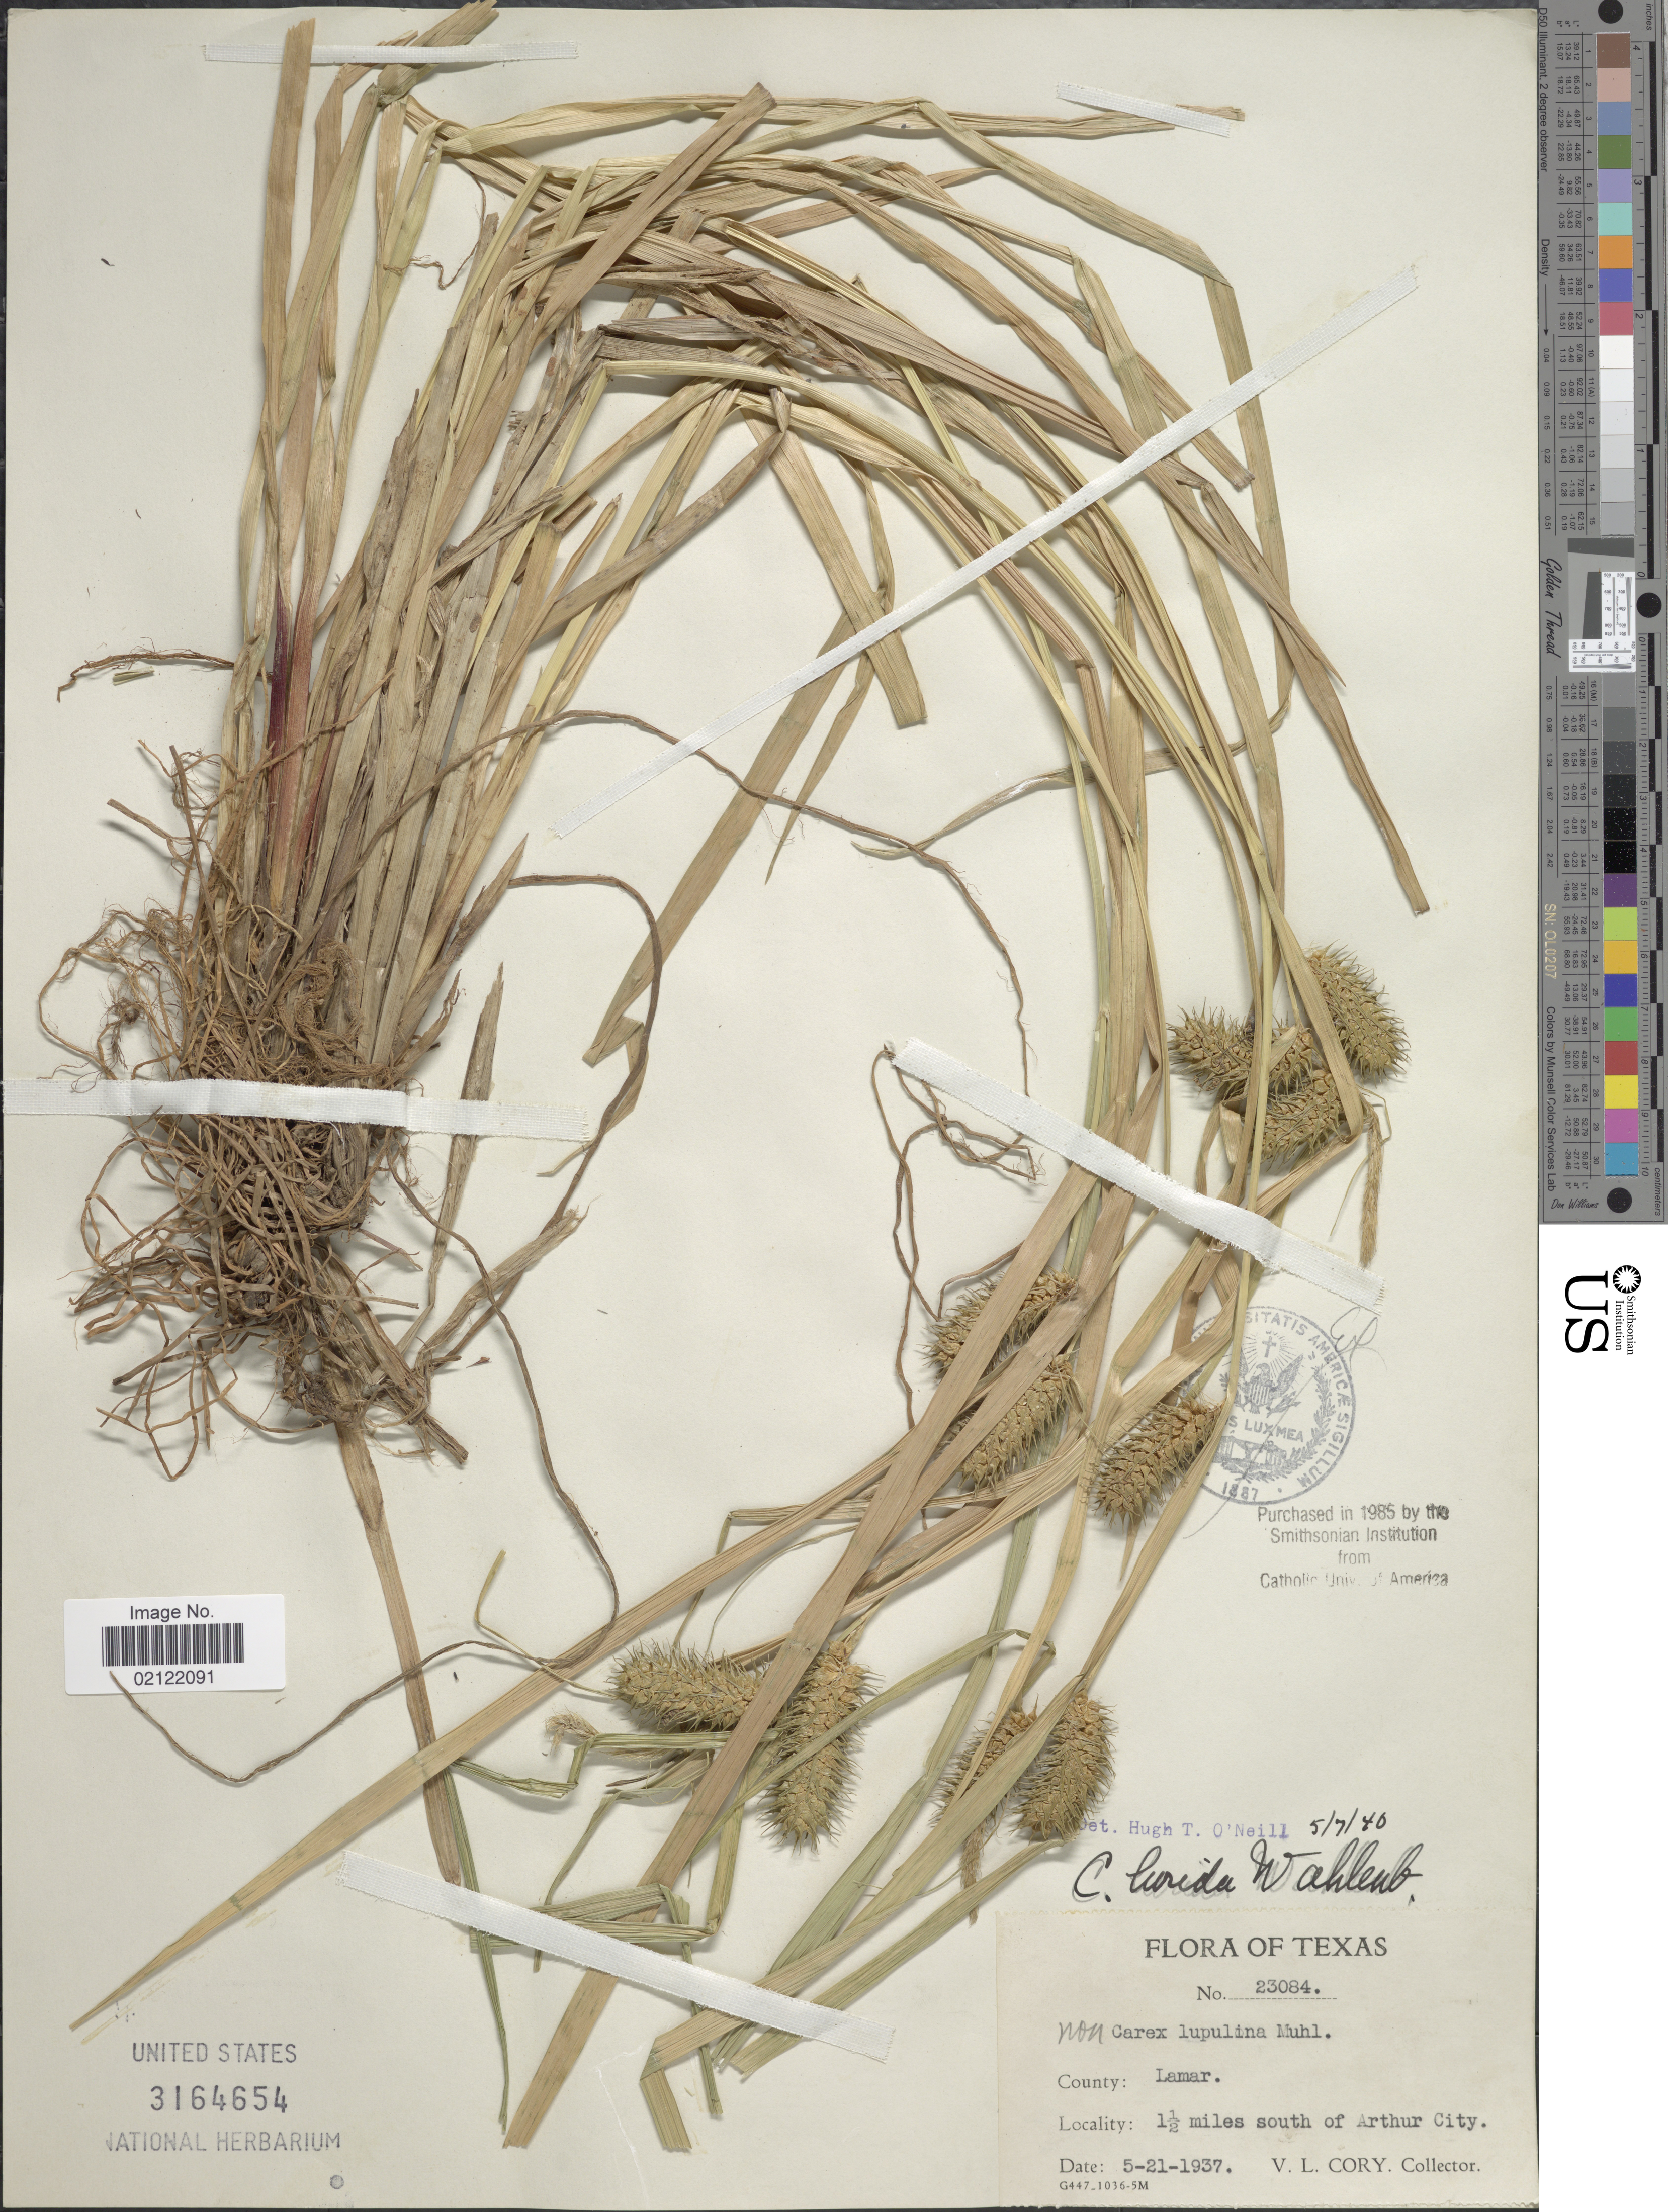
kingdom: Plantae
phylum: Tracheophyta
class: Liliopsida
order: Poales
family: Cyperaceae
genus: Carex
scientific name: Carex lurida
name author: Wahlenb.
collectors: V. Cory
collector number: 23084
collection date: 1937-05-21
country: United States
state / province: Texas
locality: County: Lamar. 1½ miles south of Arthur City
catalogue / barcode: US 3164654